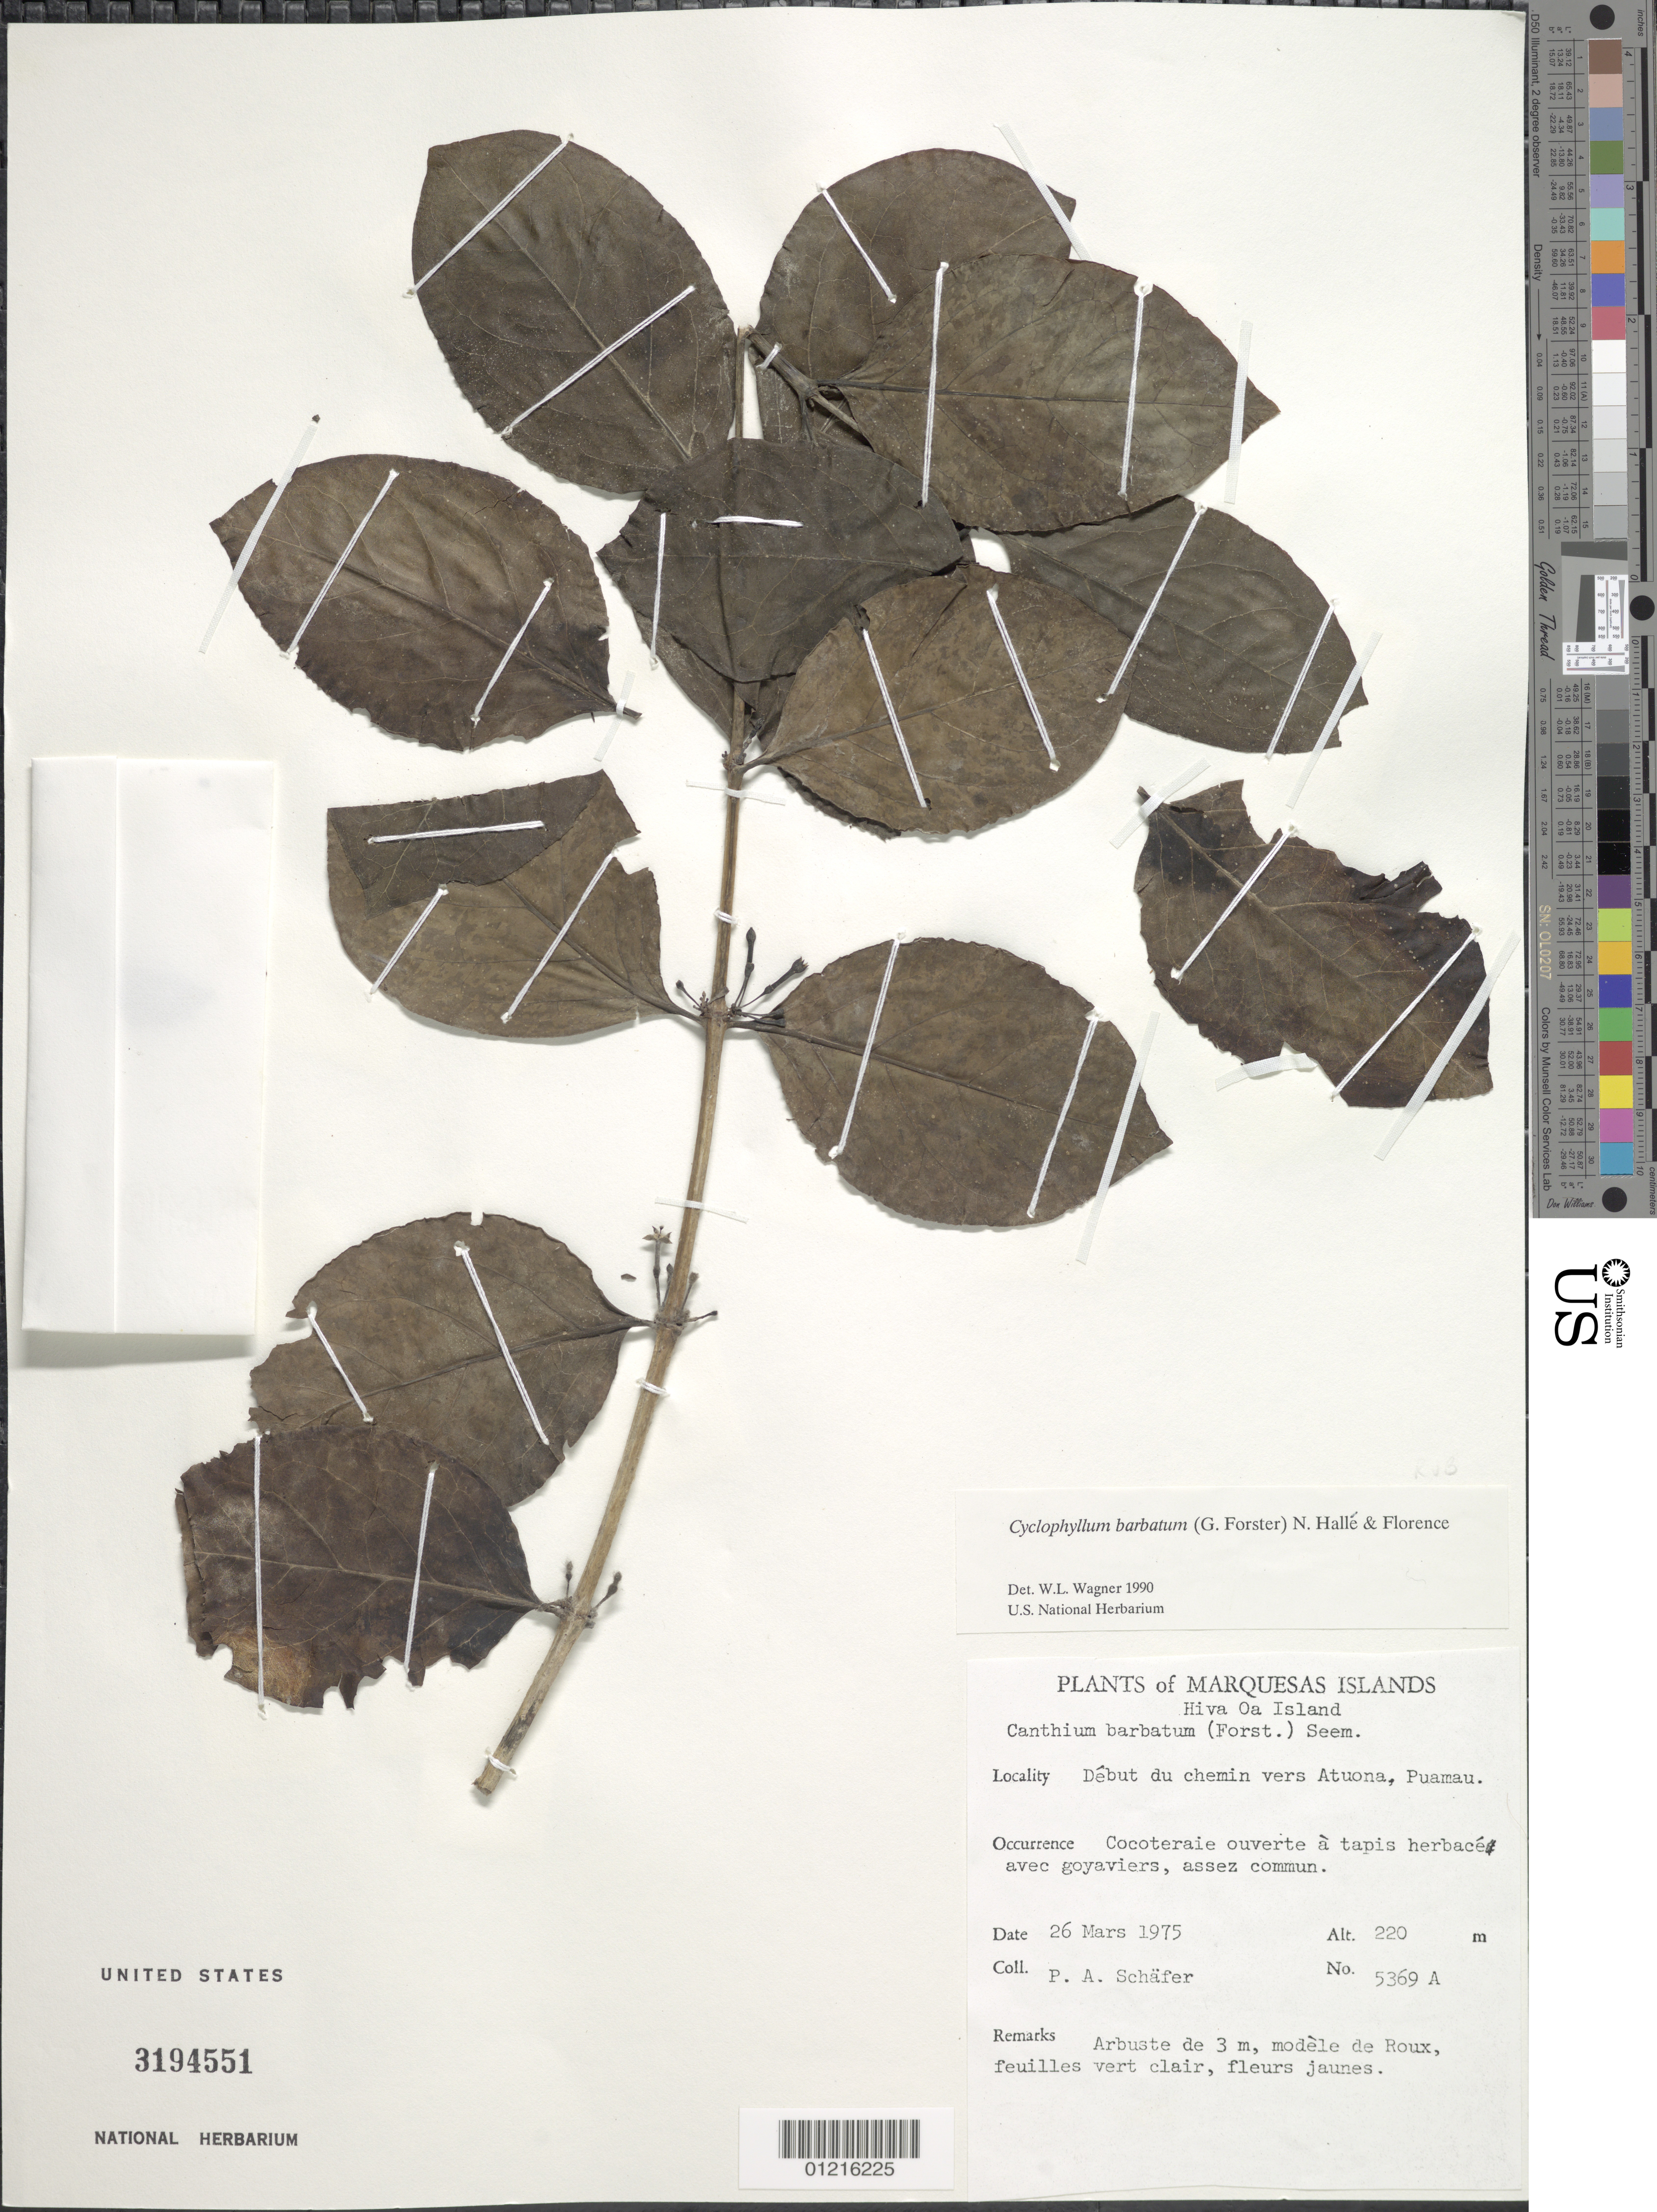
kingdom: Plantae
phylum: Tracheophyta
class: Magnoliopsida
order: Gentianales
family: Rubiaceae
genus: Cyclophyllum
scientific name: Cyclophyllum barbatum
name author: (G. Forst.) N. Hallé & J. Florence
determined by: Wagner, W. L., (BOT), Smithsonian Institution - National Museum of Natural History (UNITED STATES)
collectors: P. A. Schäfer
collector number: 5369A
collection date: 1975-03-26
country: French Polynesia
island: Hiva Oa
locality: Début du chemin vers Atuona, Puamau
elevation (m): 220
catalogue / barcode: US 3194551